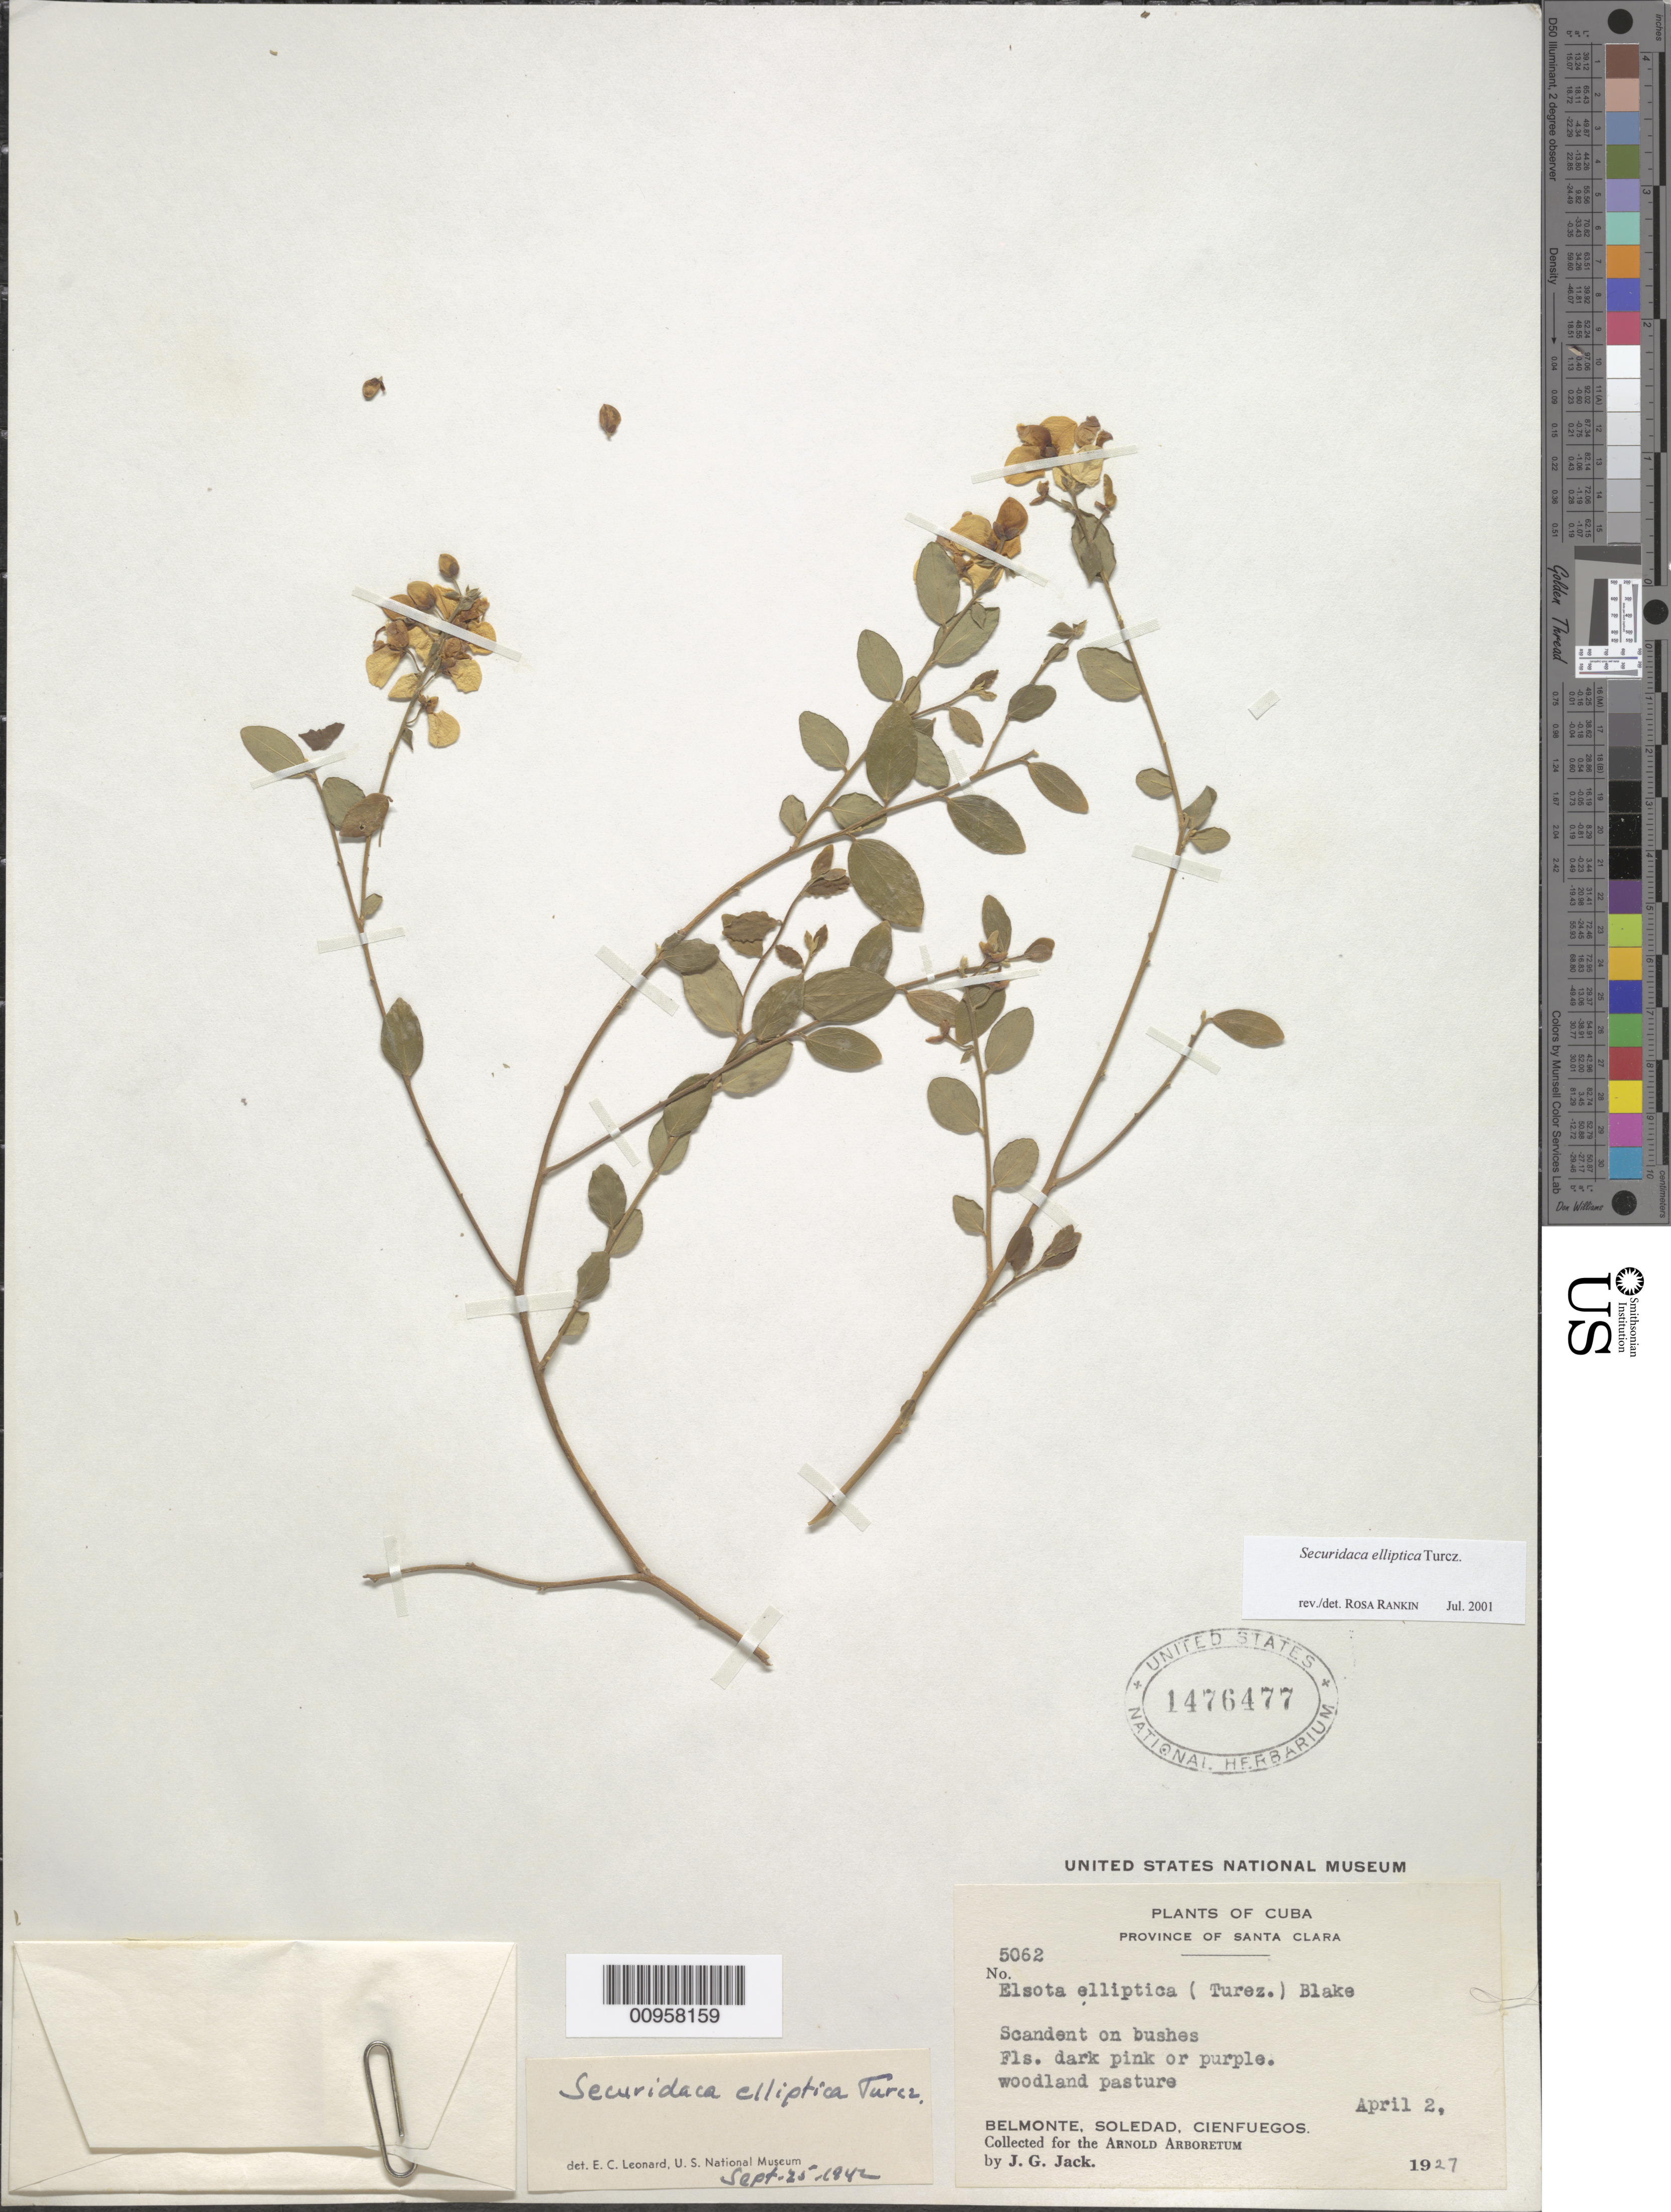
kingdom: Plantae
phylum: Tracheophyta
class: Magnoliopsida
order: Fabales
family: Polygalaceae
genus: Securidaca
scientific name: Securidaca elliptica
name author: Turcz.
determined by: Rankin Rodriguez, Rosa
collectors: J. G. Jack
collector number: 5062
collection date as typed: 02 Apr 1927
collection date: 1927-04-02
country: Cuba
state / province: Cienfuegos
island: Cuba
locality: Belmonte, Soledad, Cienfuegos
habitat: On bushes in woodland pasture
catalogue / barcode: US 1476477